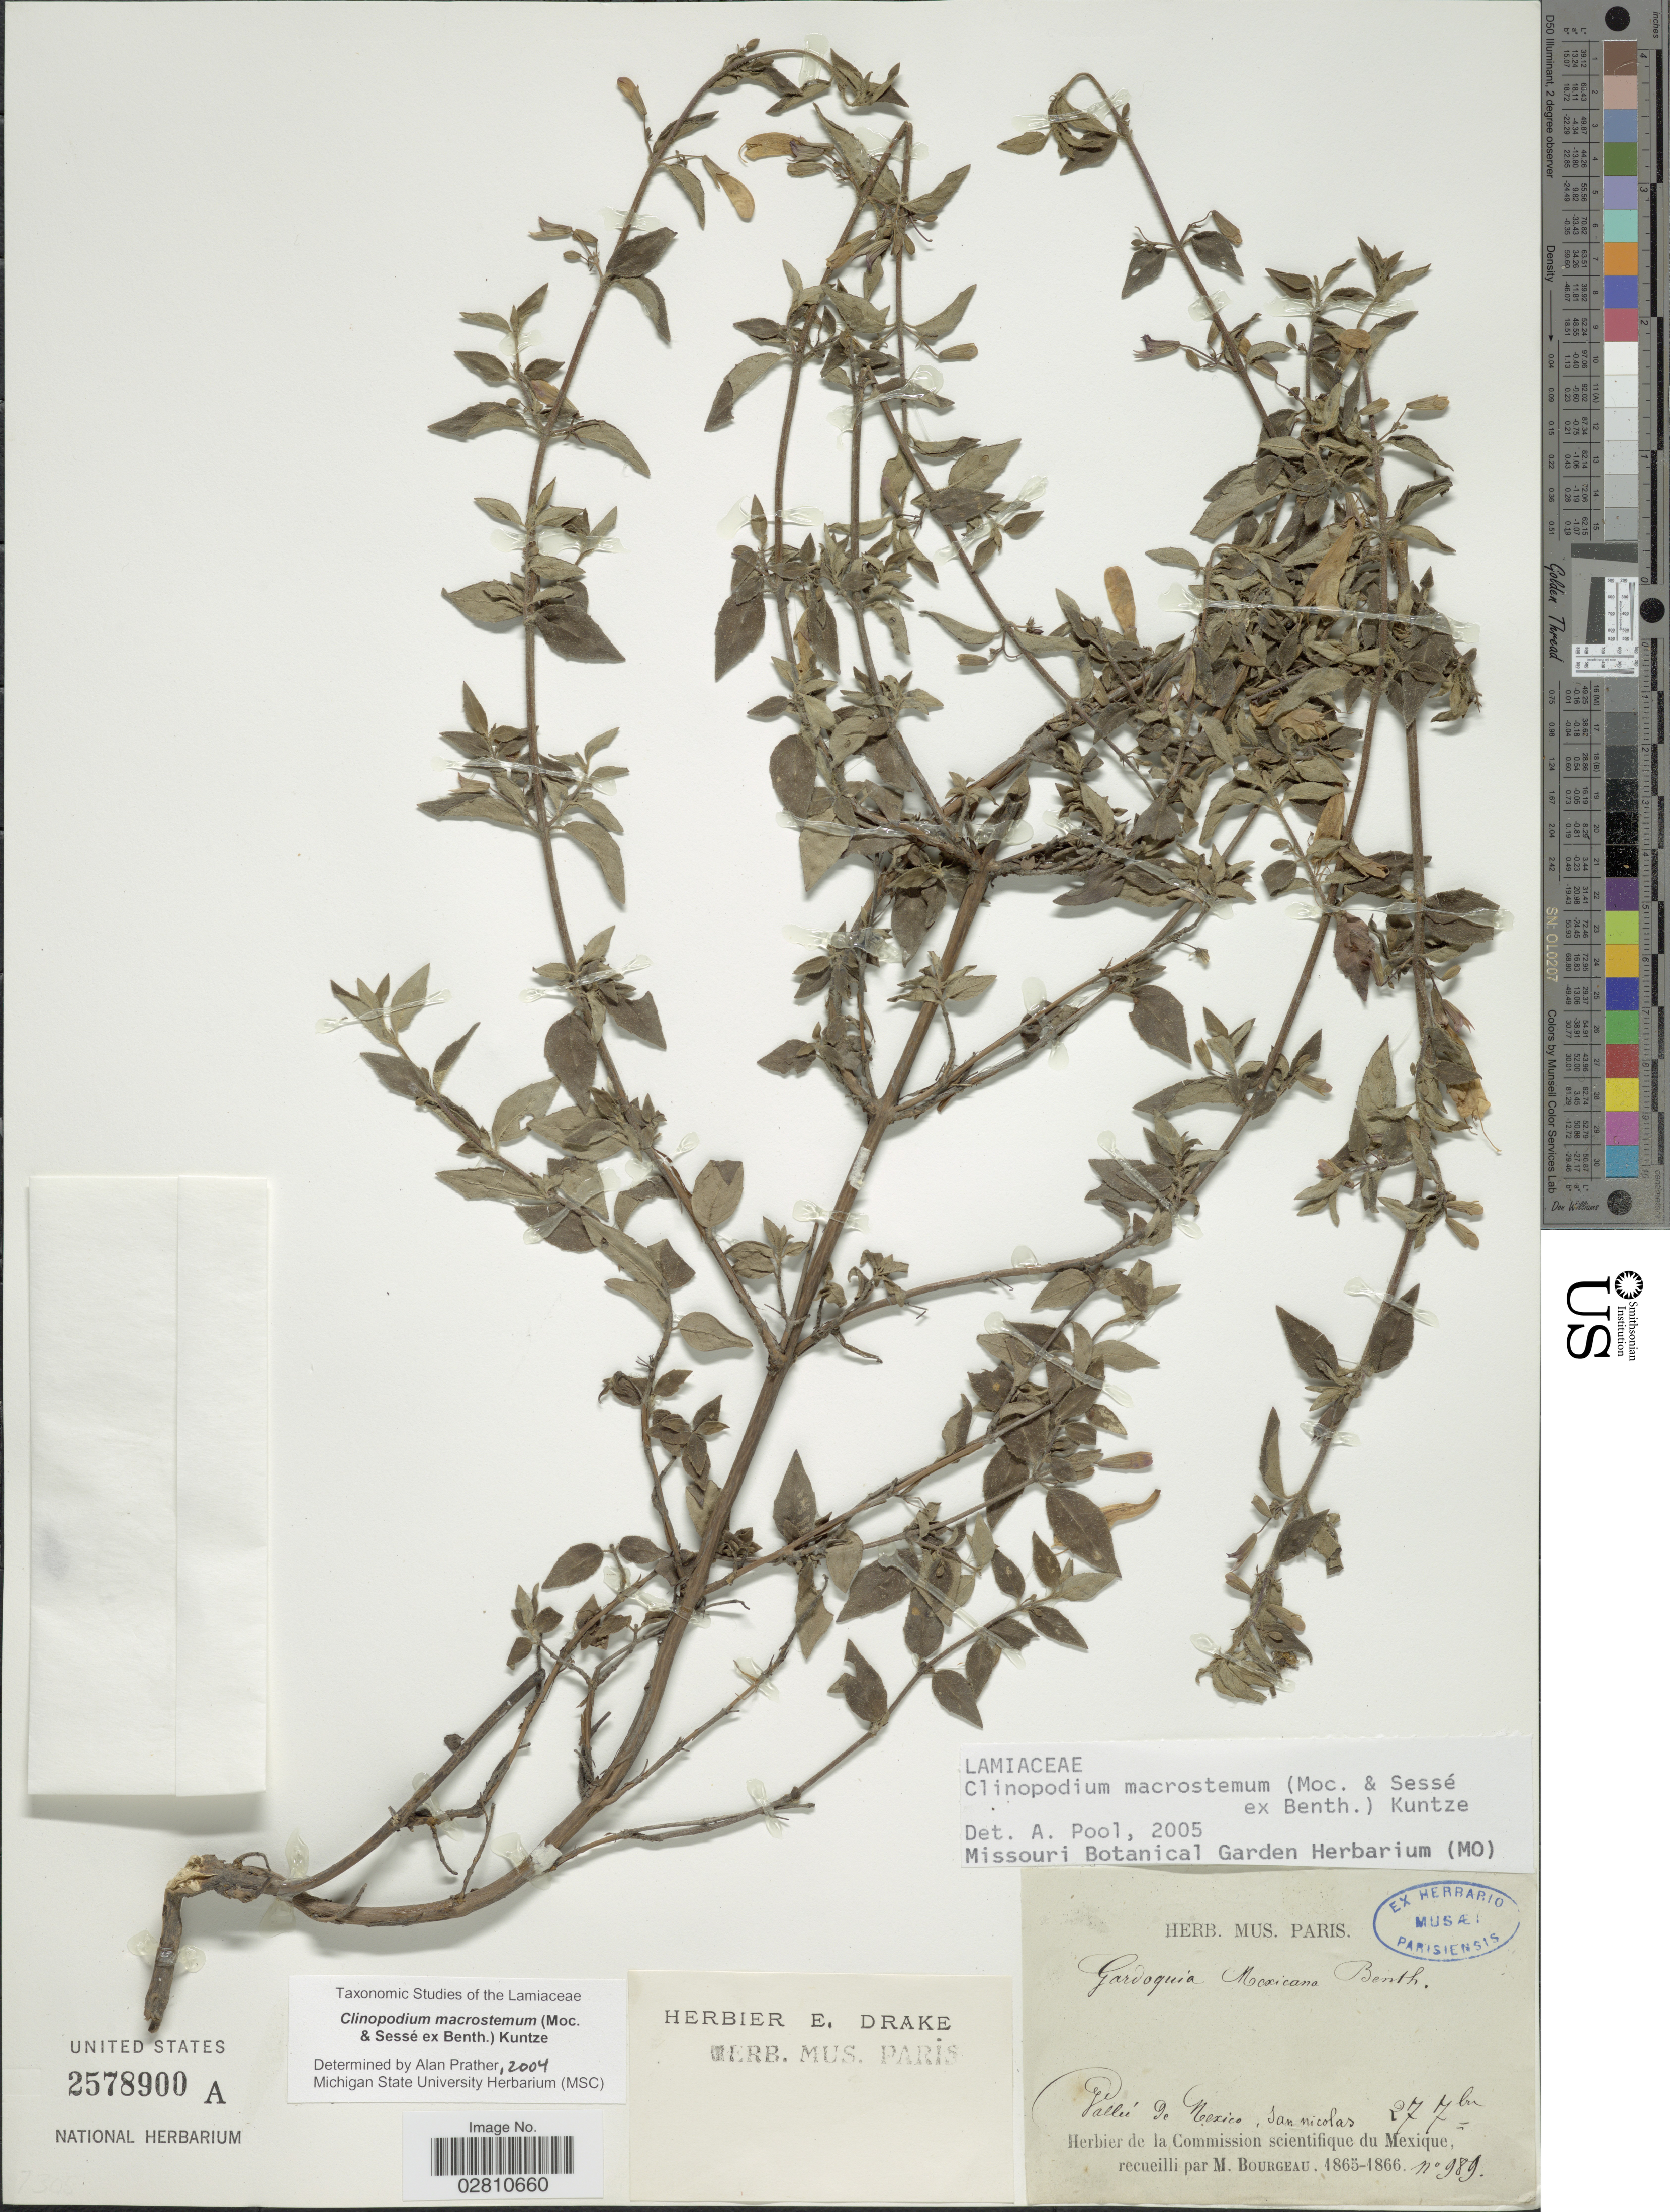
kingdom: Plantae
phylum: Tracheophyta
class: Magnoliopsida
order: Lamiales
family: Lamiaceae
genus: Clinopodium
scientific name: Clinopodium macrostemum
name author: (Moc. & Sessé ex Benth.) Kuntze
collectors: M. Bourgeau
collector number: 989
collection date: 1865-09-27/1866-09-27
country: Mexico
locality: Valleé de Mexico, San Nicolas.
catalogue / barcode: US 2578900A